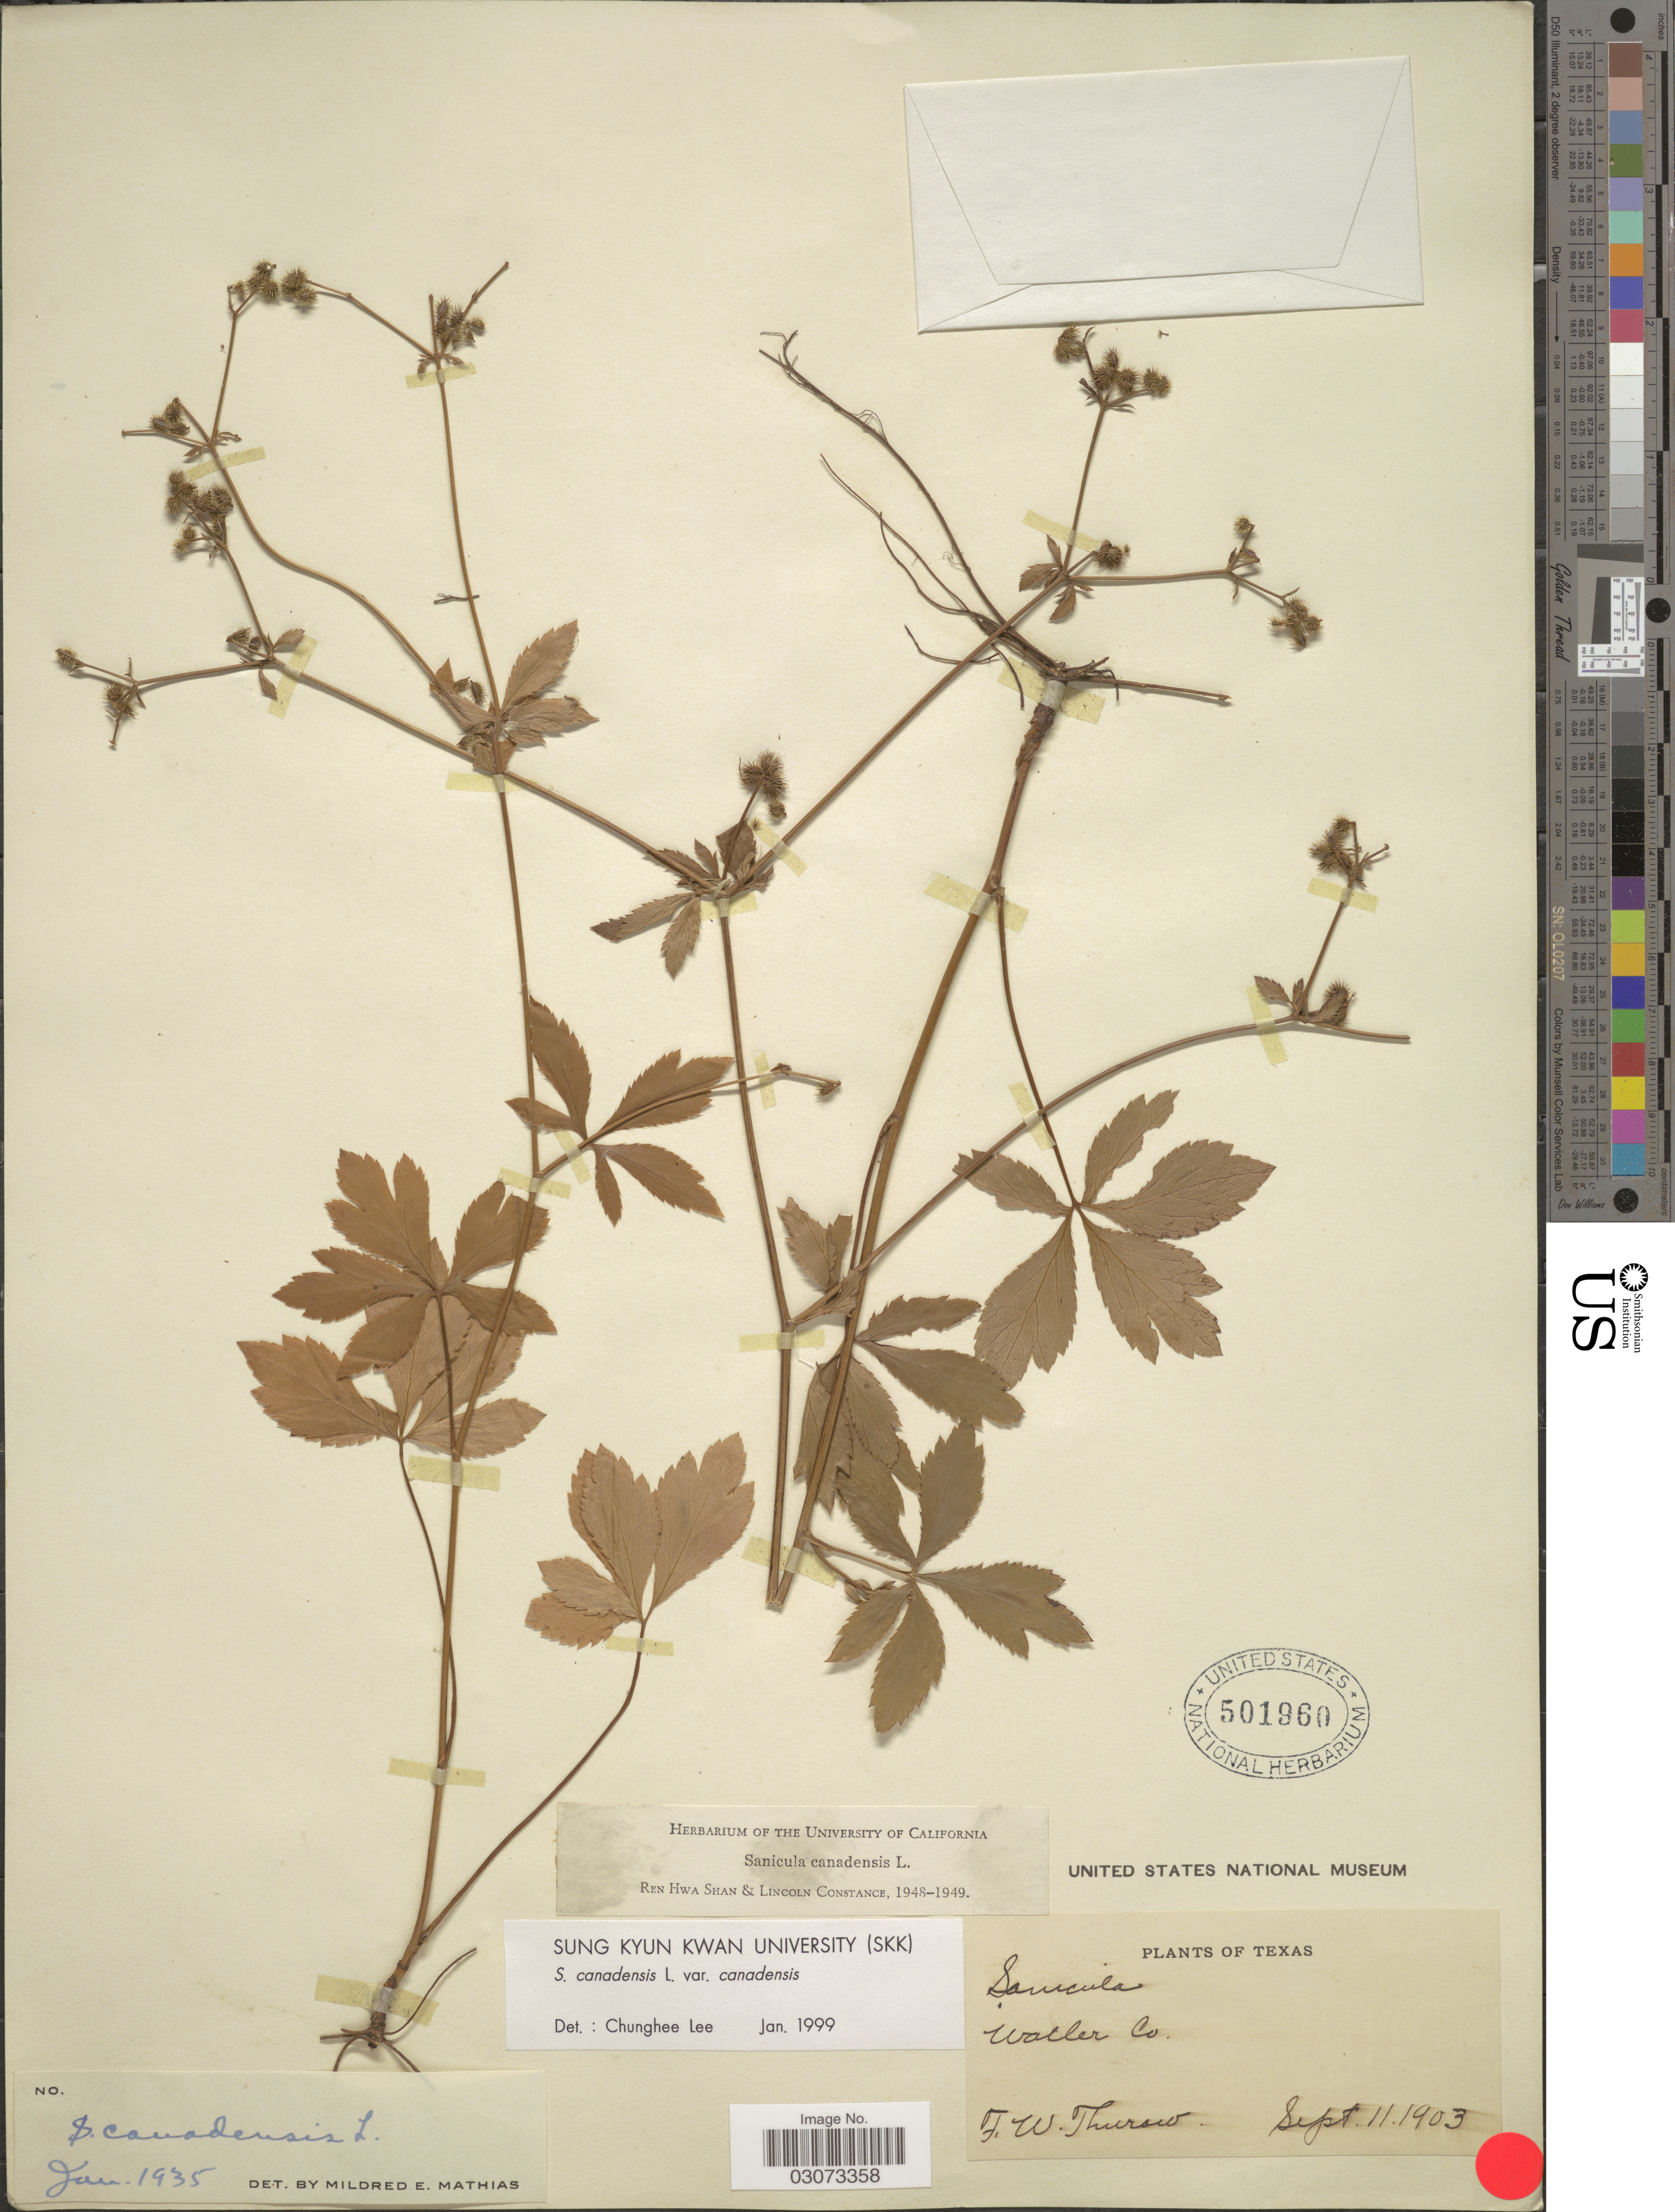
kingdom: Plantae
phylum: Tracheophyta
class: Magnoliopsida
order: Apiales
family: Apiaceae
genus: Sanicula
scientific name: Sanicula canadensis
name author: L.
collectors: F. W. Thurow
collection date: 1903-09-11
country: United States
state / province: Texas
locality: Watler Co.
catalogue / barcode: US 501960